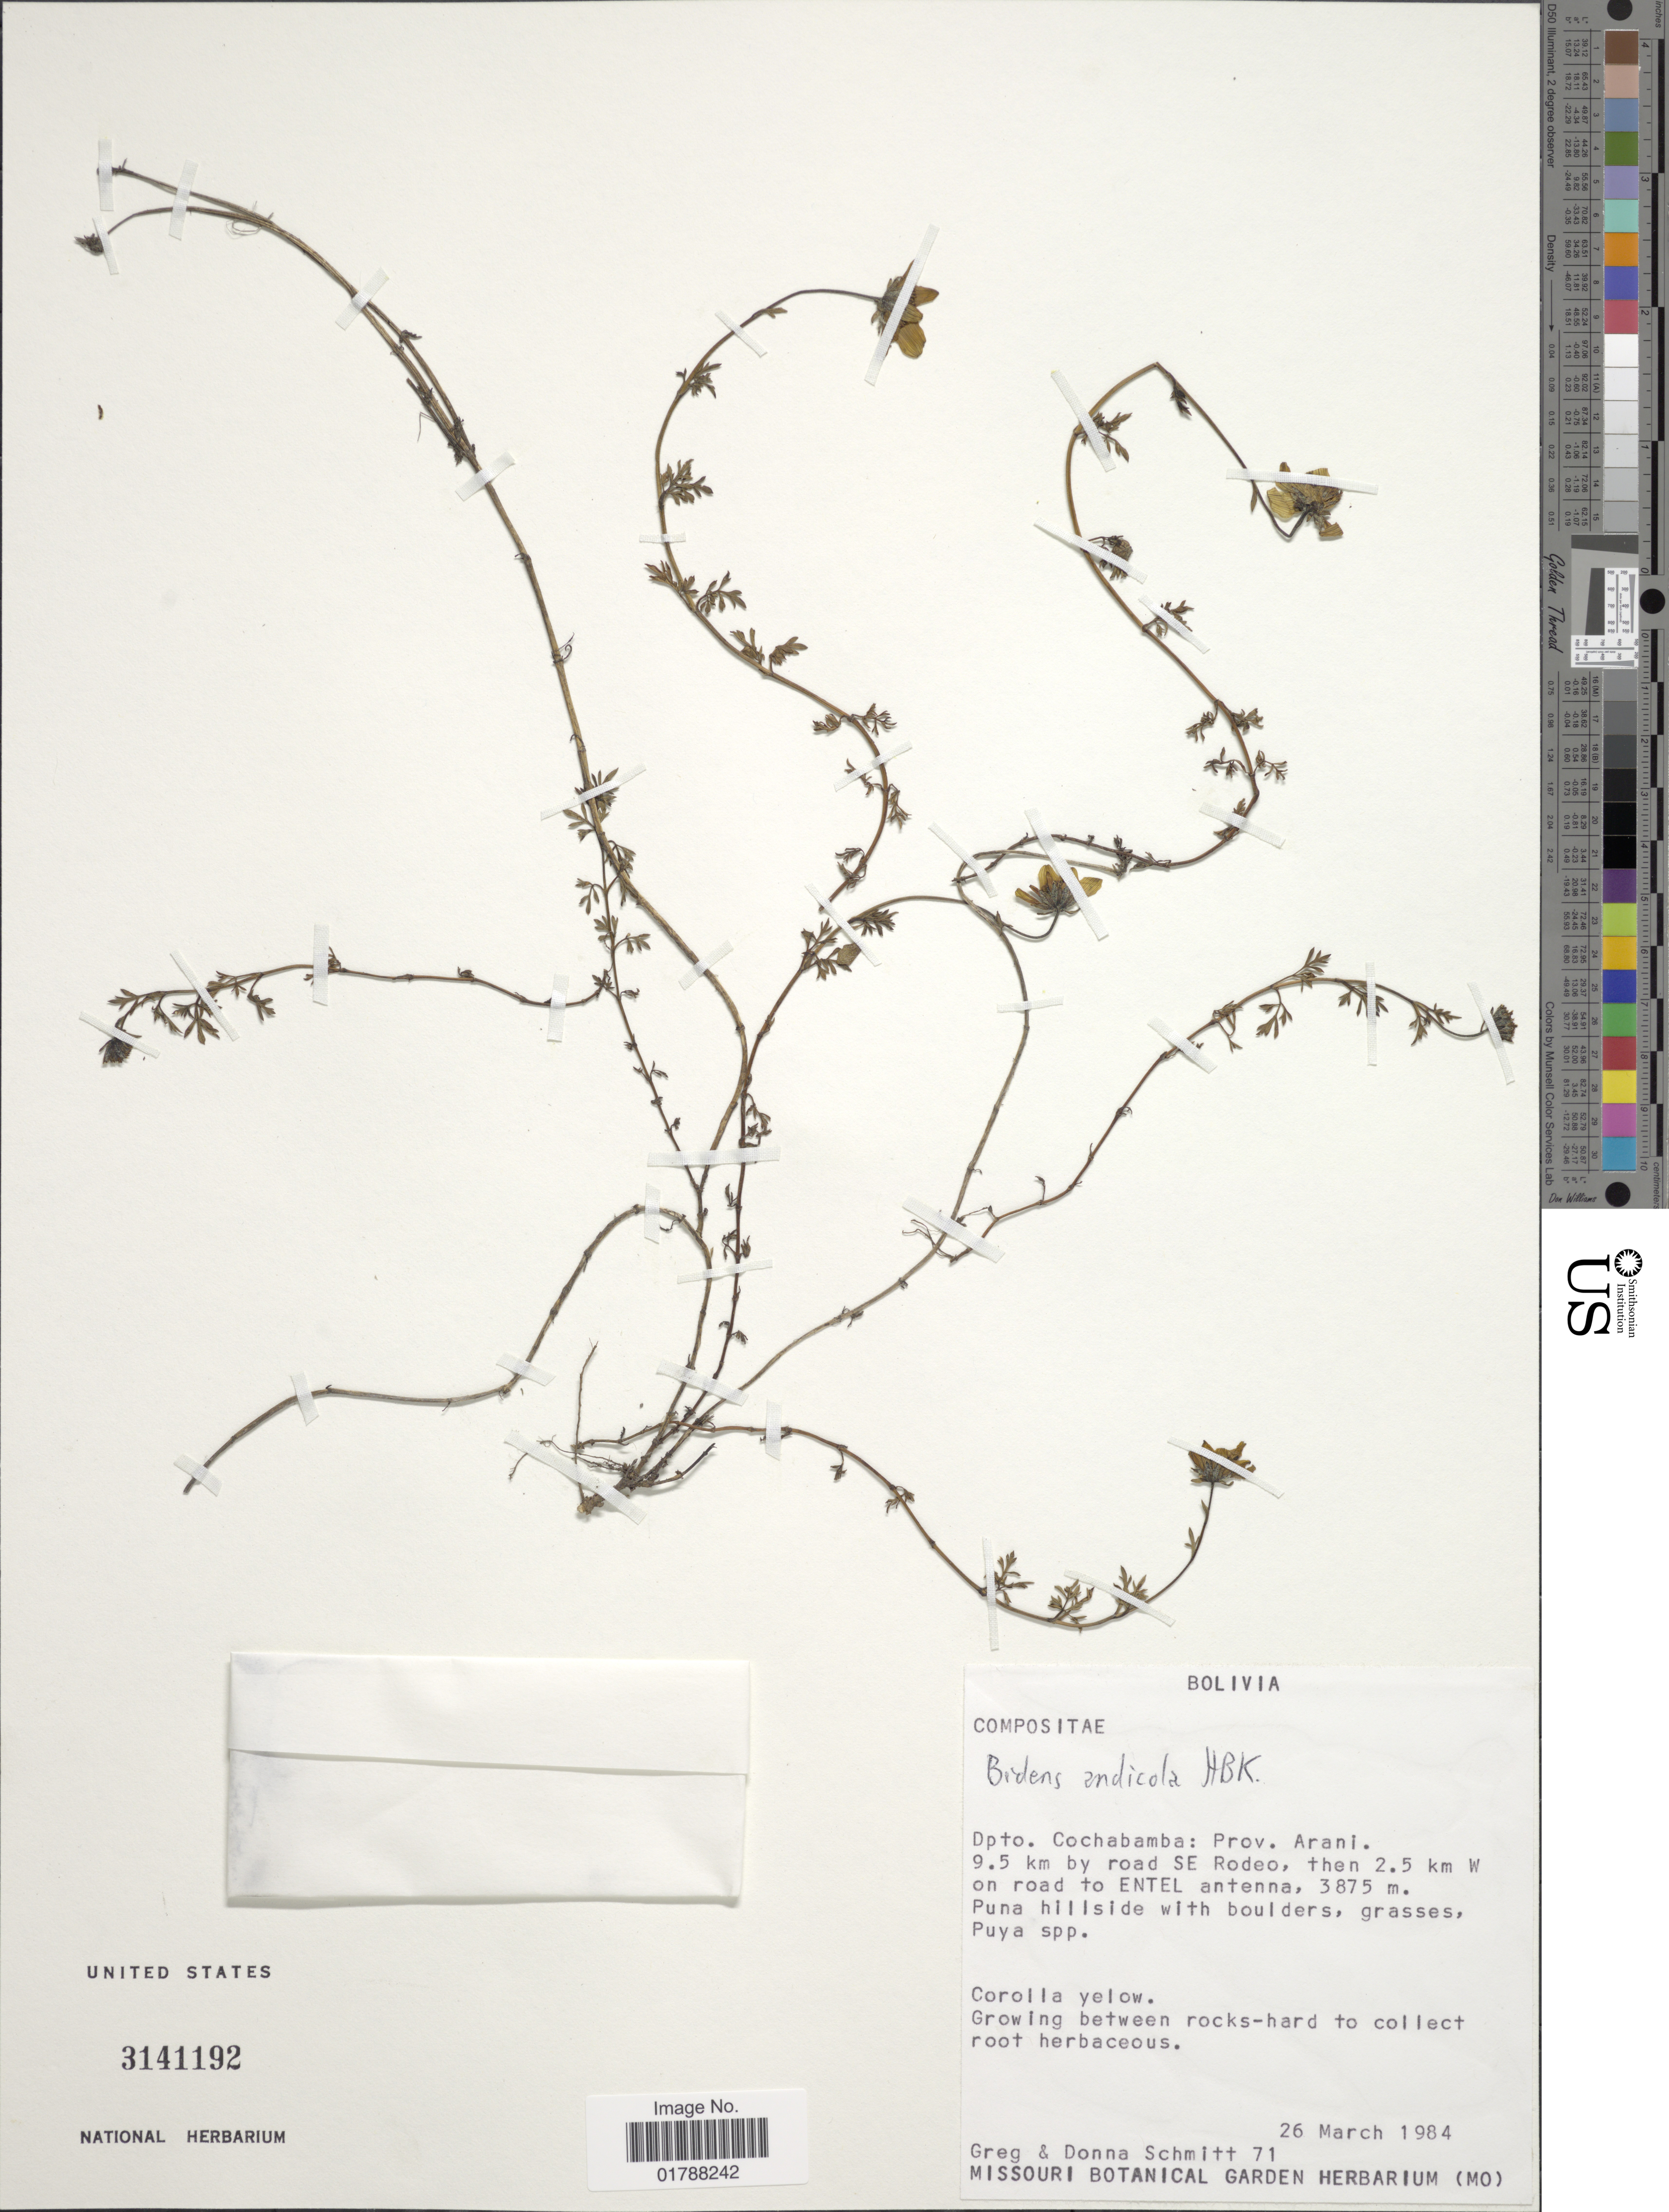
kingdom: Plantae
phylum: Tracheophyta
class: Magnoliopsida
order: Asterales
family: Asteraceae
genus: Bidens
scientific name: Bidens andicola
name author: Kunth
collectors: G. Schmitt & D. Schmitt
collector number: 71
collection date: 1984-03-26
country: Bolivia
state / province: Cochabamba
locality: Prov. Arani. 9.5 km by road SE Rodeo, then 2.5 km W on road to Entel antenna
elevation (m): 3875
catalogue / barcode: US 3141192